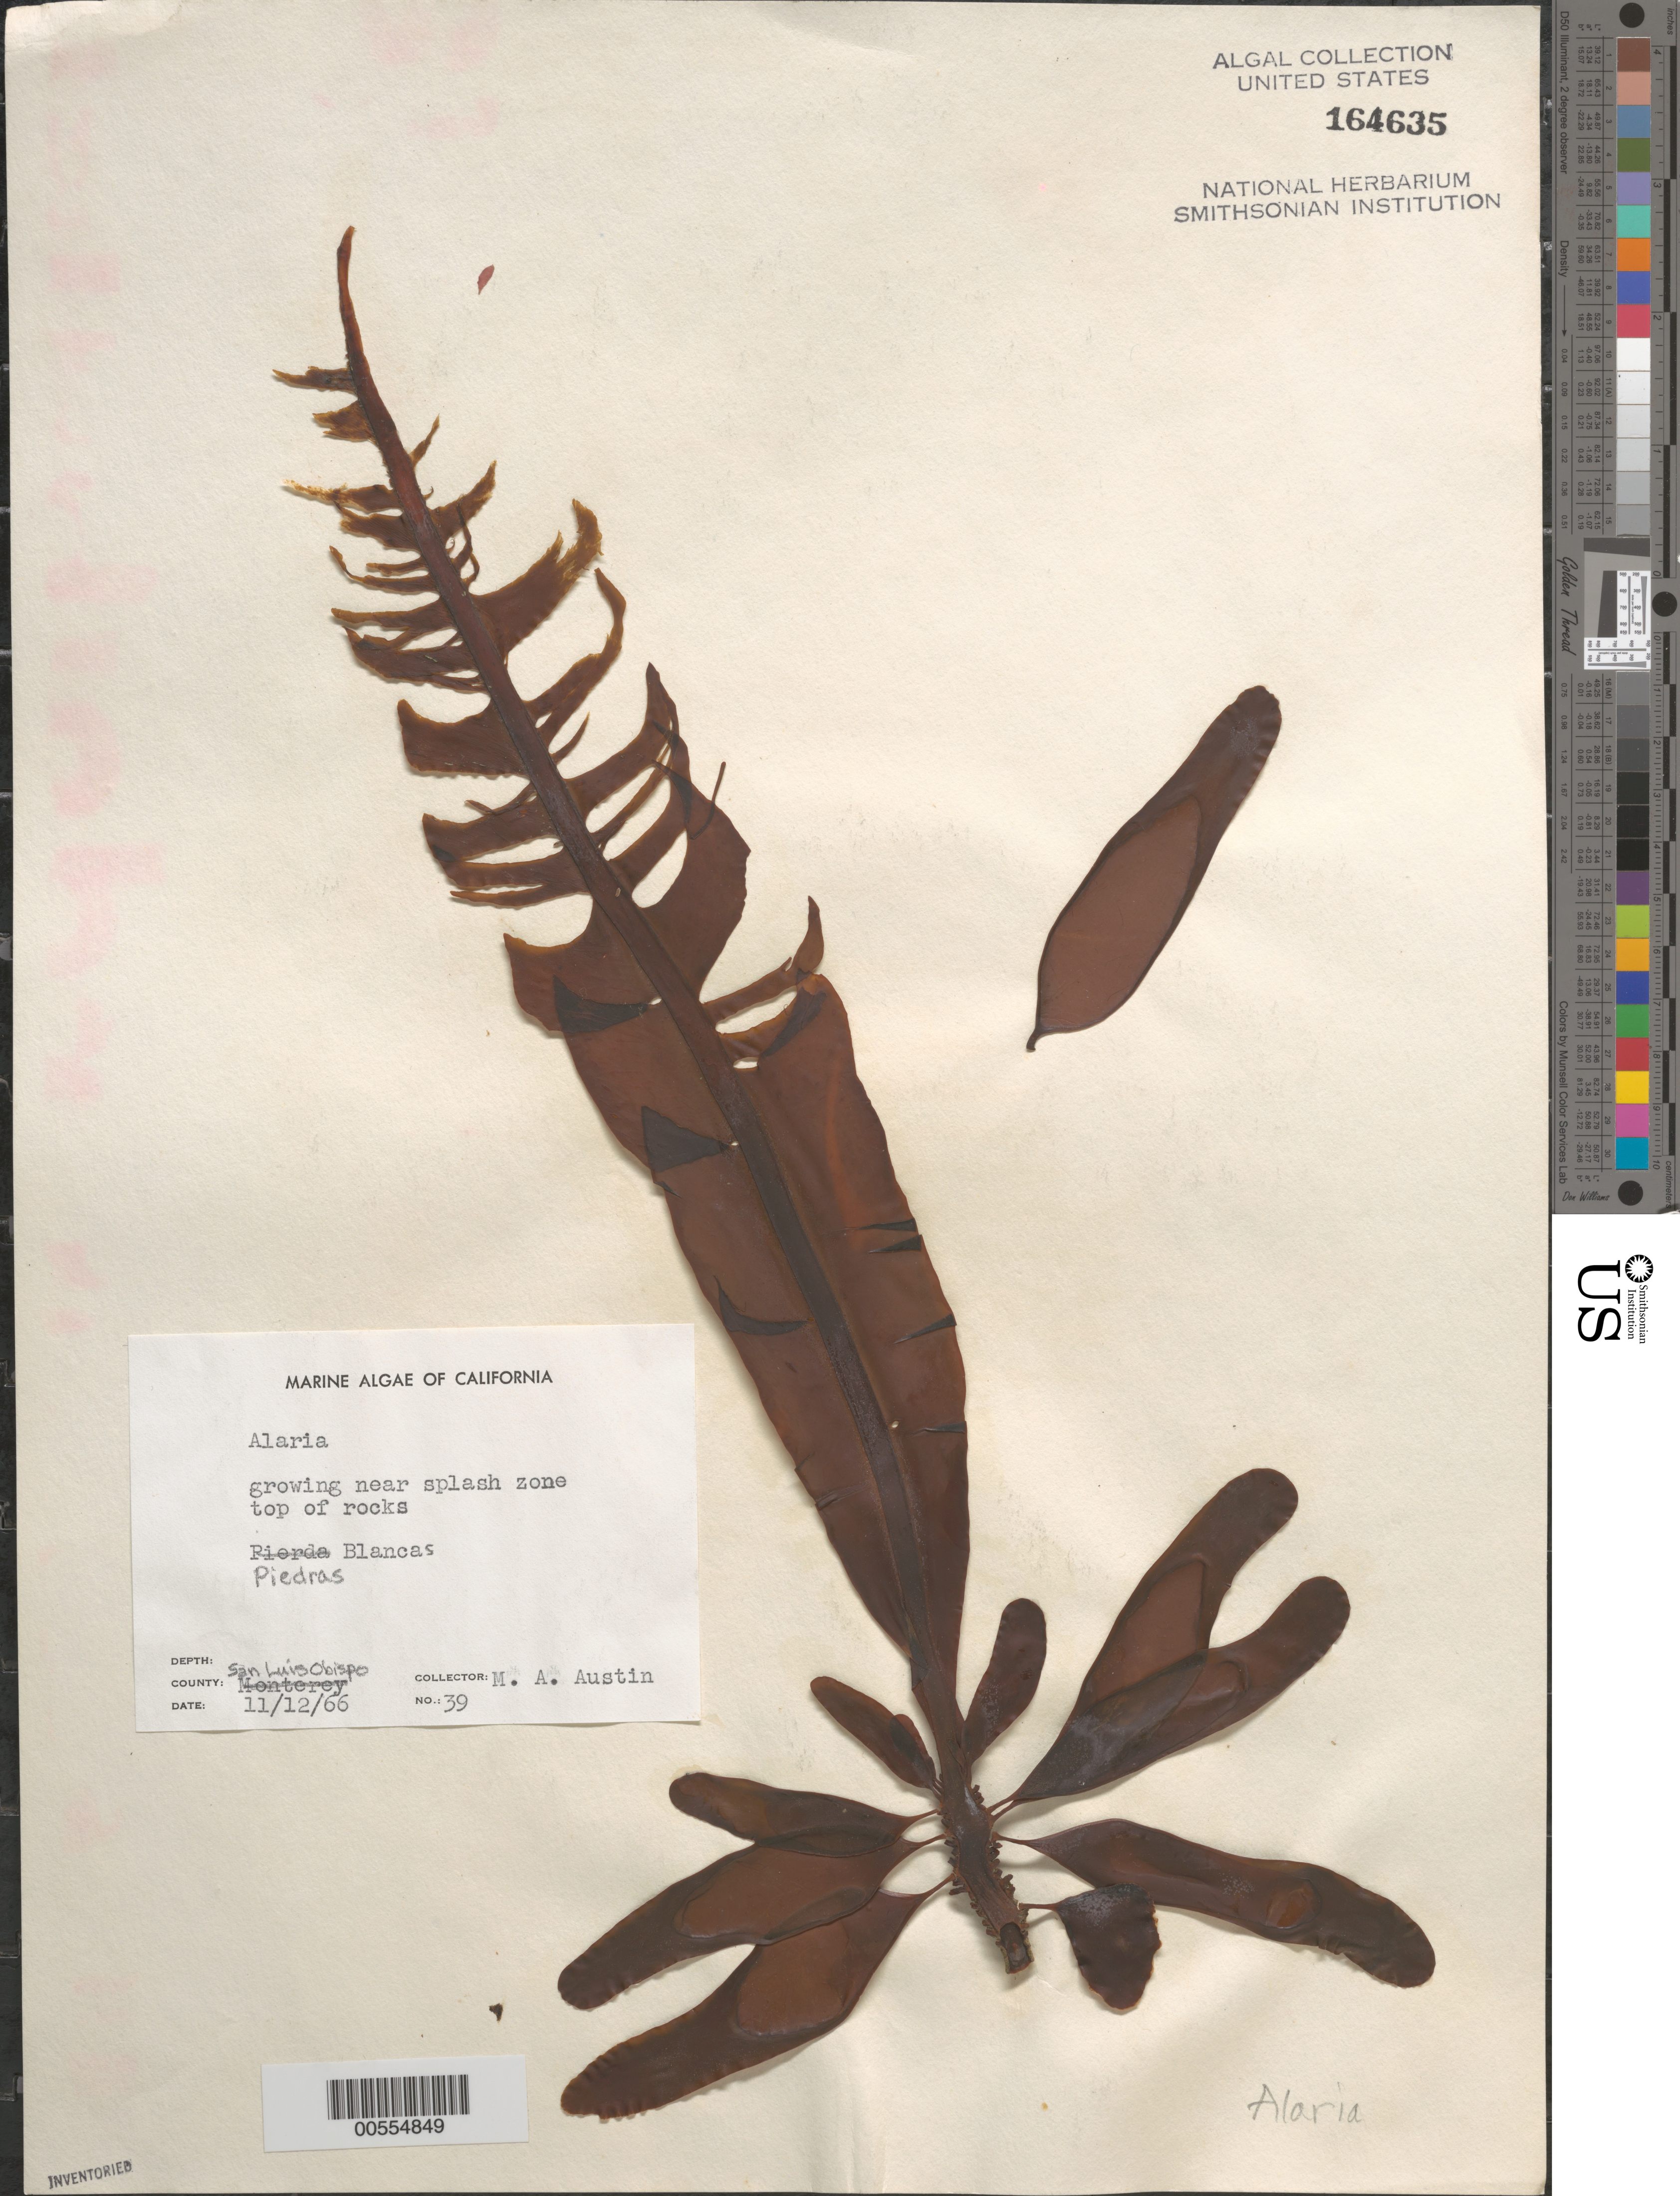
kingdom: Chromista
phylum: Ochrophyta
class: Phaeophyceae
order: Laminariales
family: Alariaceae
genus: Alaria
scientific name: Alaria sp.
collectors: M. Austin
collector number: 39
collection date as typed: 12 Nov 1966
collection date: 1966-11-12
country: United States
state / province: California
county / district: San Luis Obispo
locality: Piedras Blancas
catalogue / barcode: US 164635